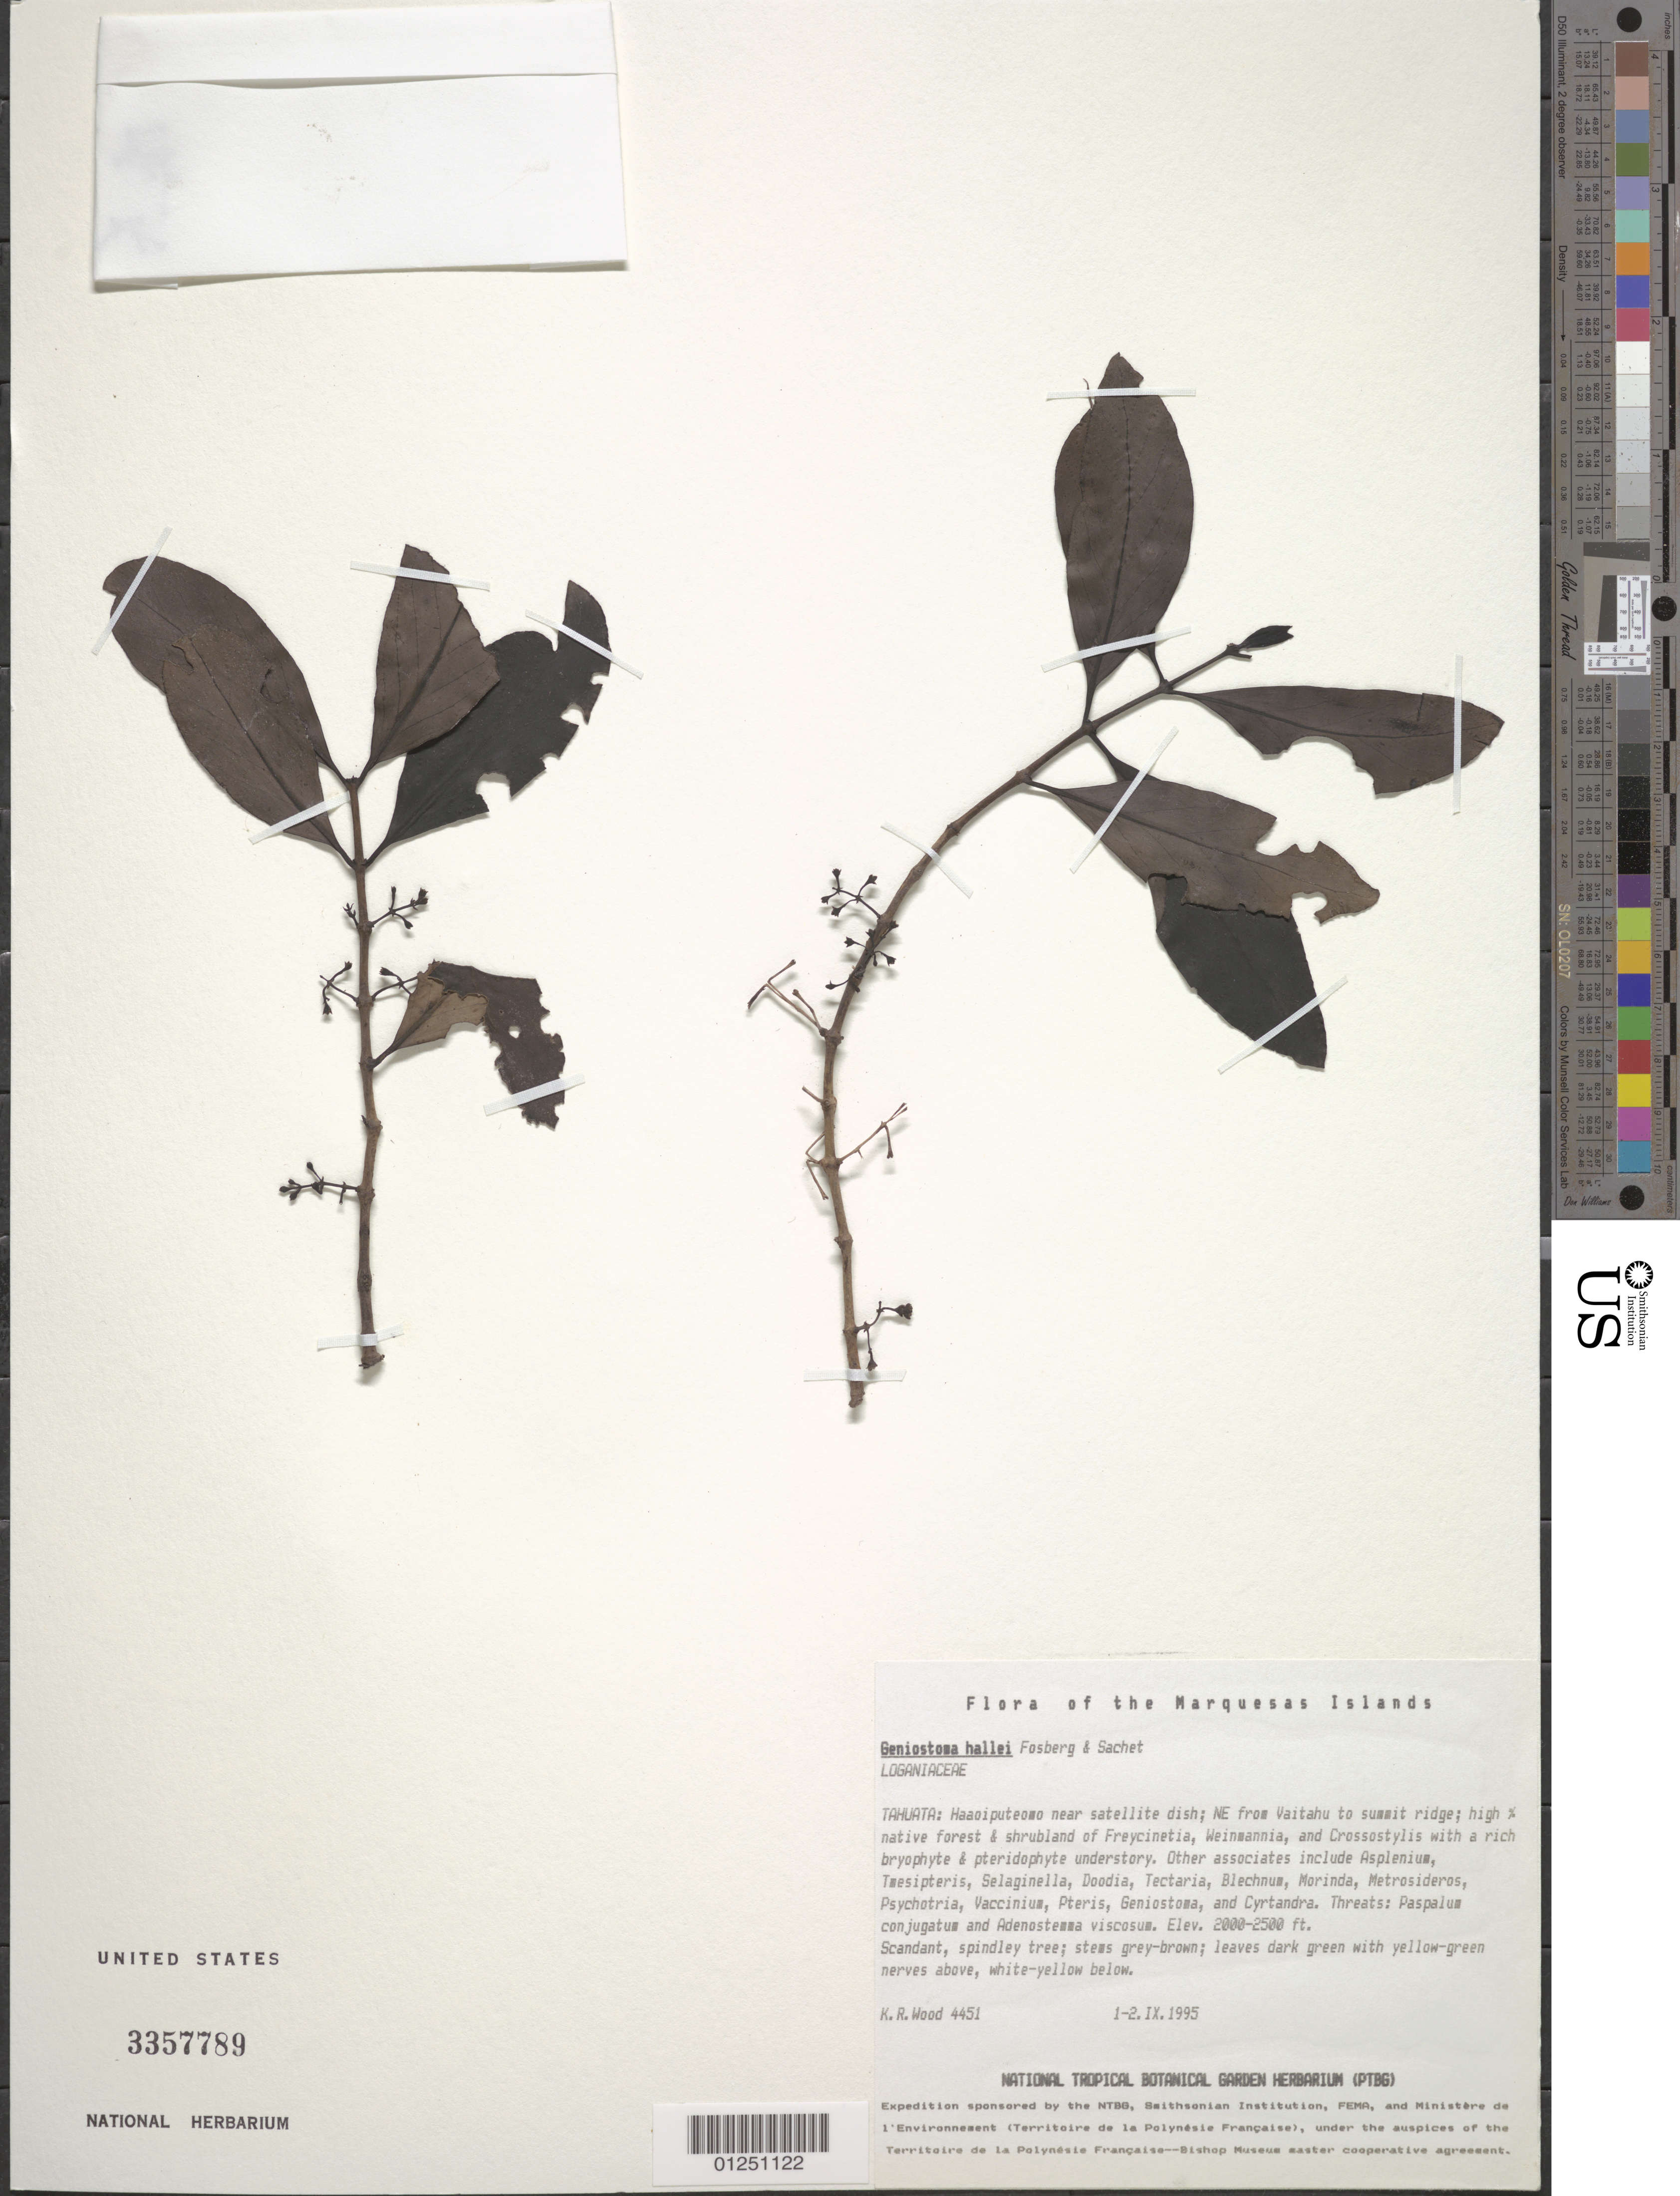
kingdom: Plantae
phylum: Tracheophyta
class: Magnoliopsida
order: Gentianales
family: Loganiaceae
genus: Geniostoma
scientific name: Geniostoma hallei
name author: Fosberg & Sachet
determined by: Lorence, David H., (PTBG), National Tropical Botanical Garden (UNITED STATES)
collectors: K. R. Wood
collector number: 4451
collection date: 1995-09-01/1995-09-02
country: French Polynesia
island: Tahuata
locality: Haaoiputeoma, near satelite dish, NE from Vaitahu to summit ridge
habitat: Freycinetia-Weinmannia w/ Crossostylis; high % native forest & shrubland w/ rich bryophyte & pteridophyte understory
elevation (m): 610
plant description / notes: Paspalum conjugatum, Adenostemma viscosum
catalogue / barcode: US 3357789